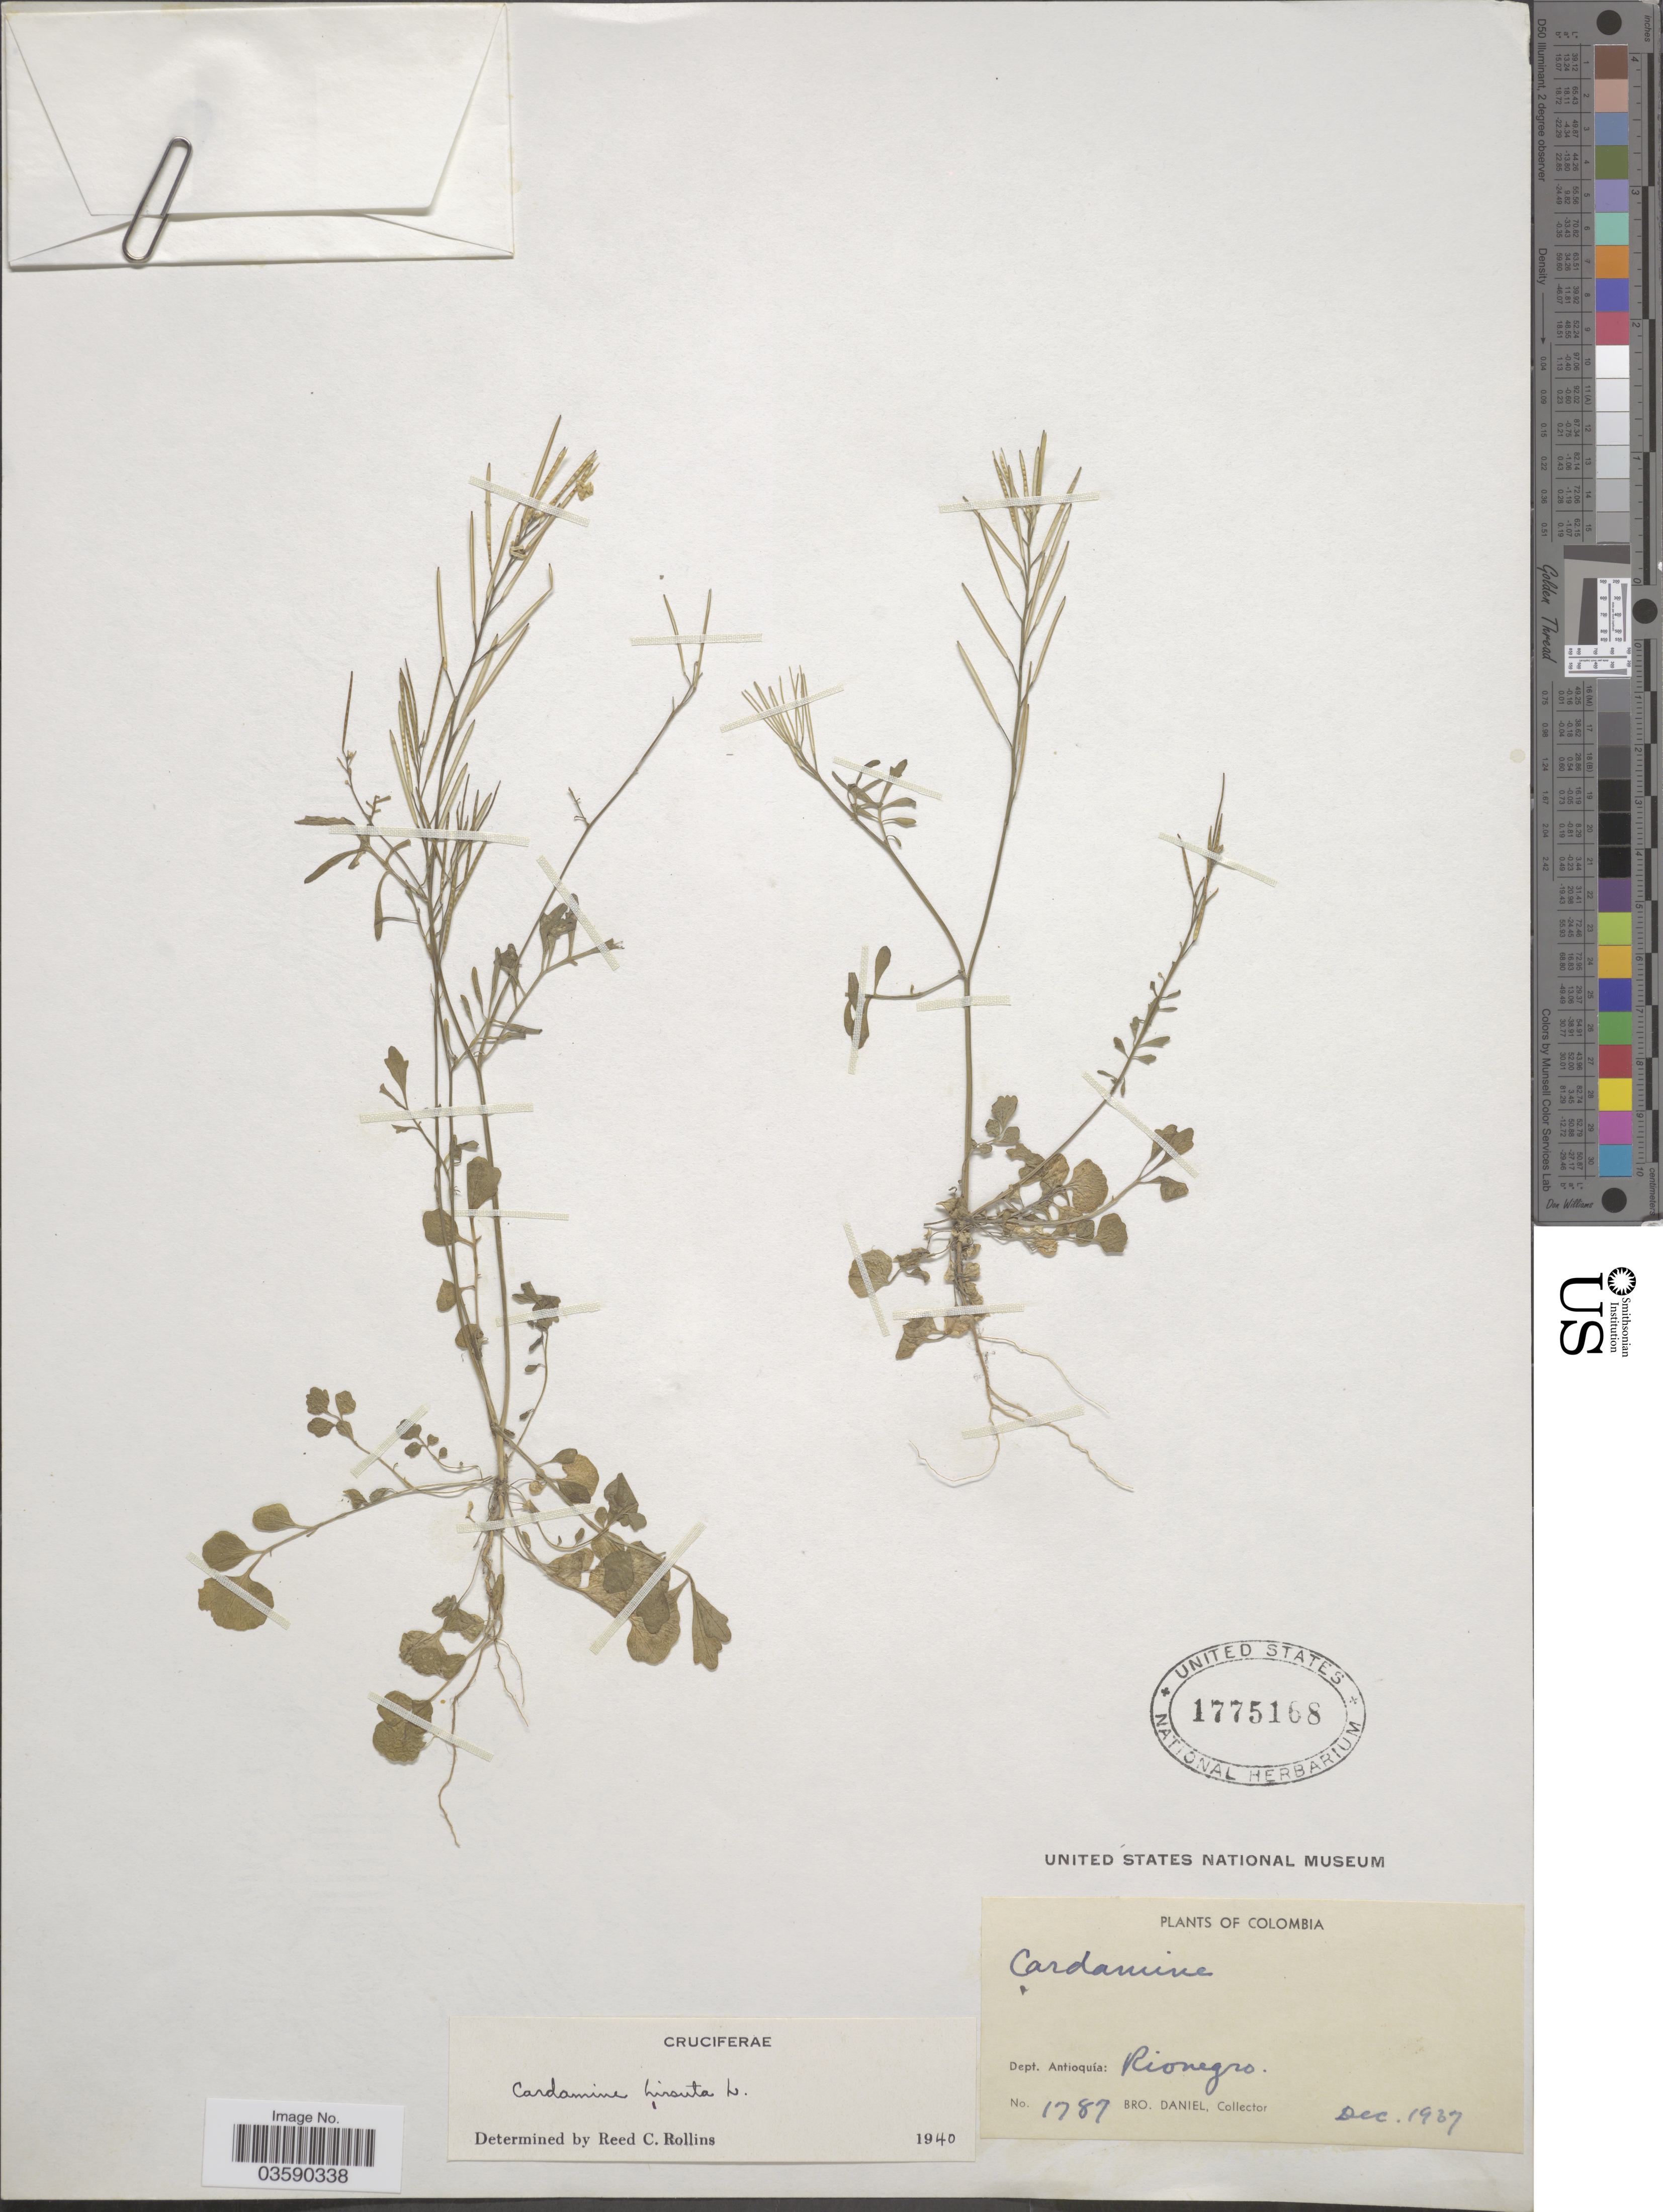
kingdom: Plantae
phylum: Tracheophyta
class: Magnoliopsida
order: Brassicales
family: Brassicaceae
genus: Cardamine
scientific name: Cardamine hirsuta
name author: L.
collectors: Bro. Daniel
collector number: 1787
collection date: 1937-12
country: Colombia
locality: Dept. Antioquía: Rionegro.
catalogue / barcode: US 1775168